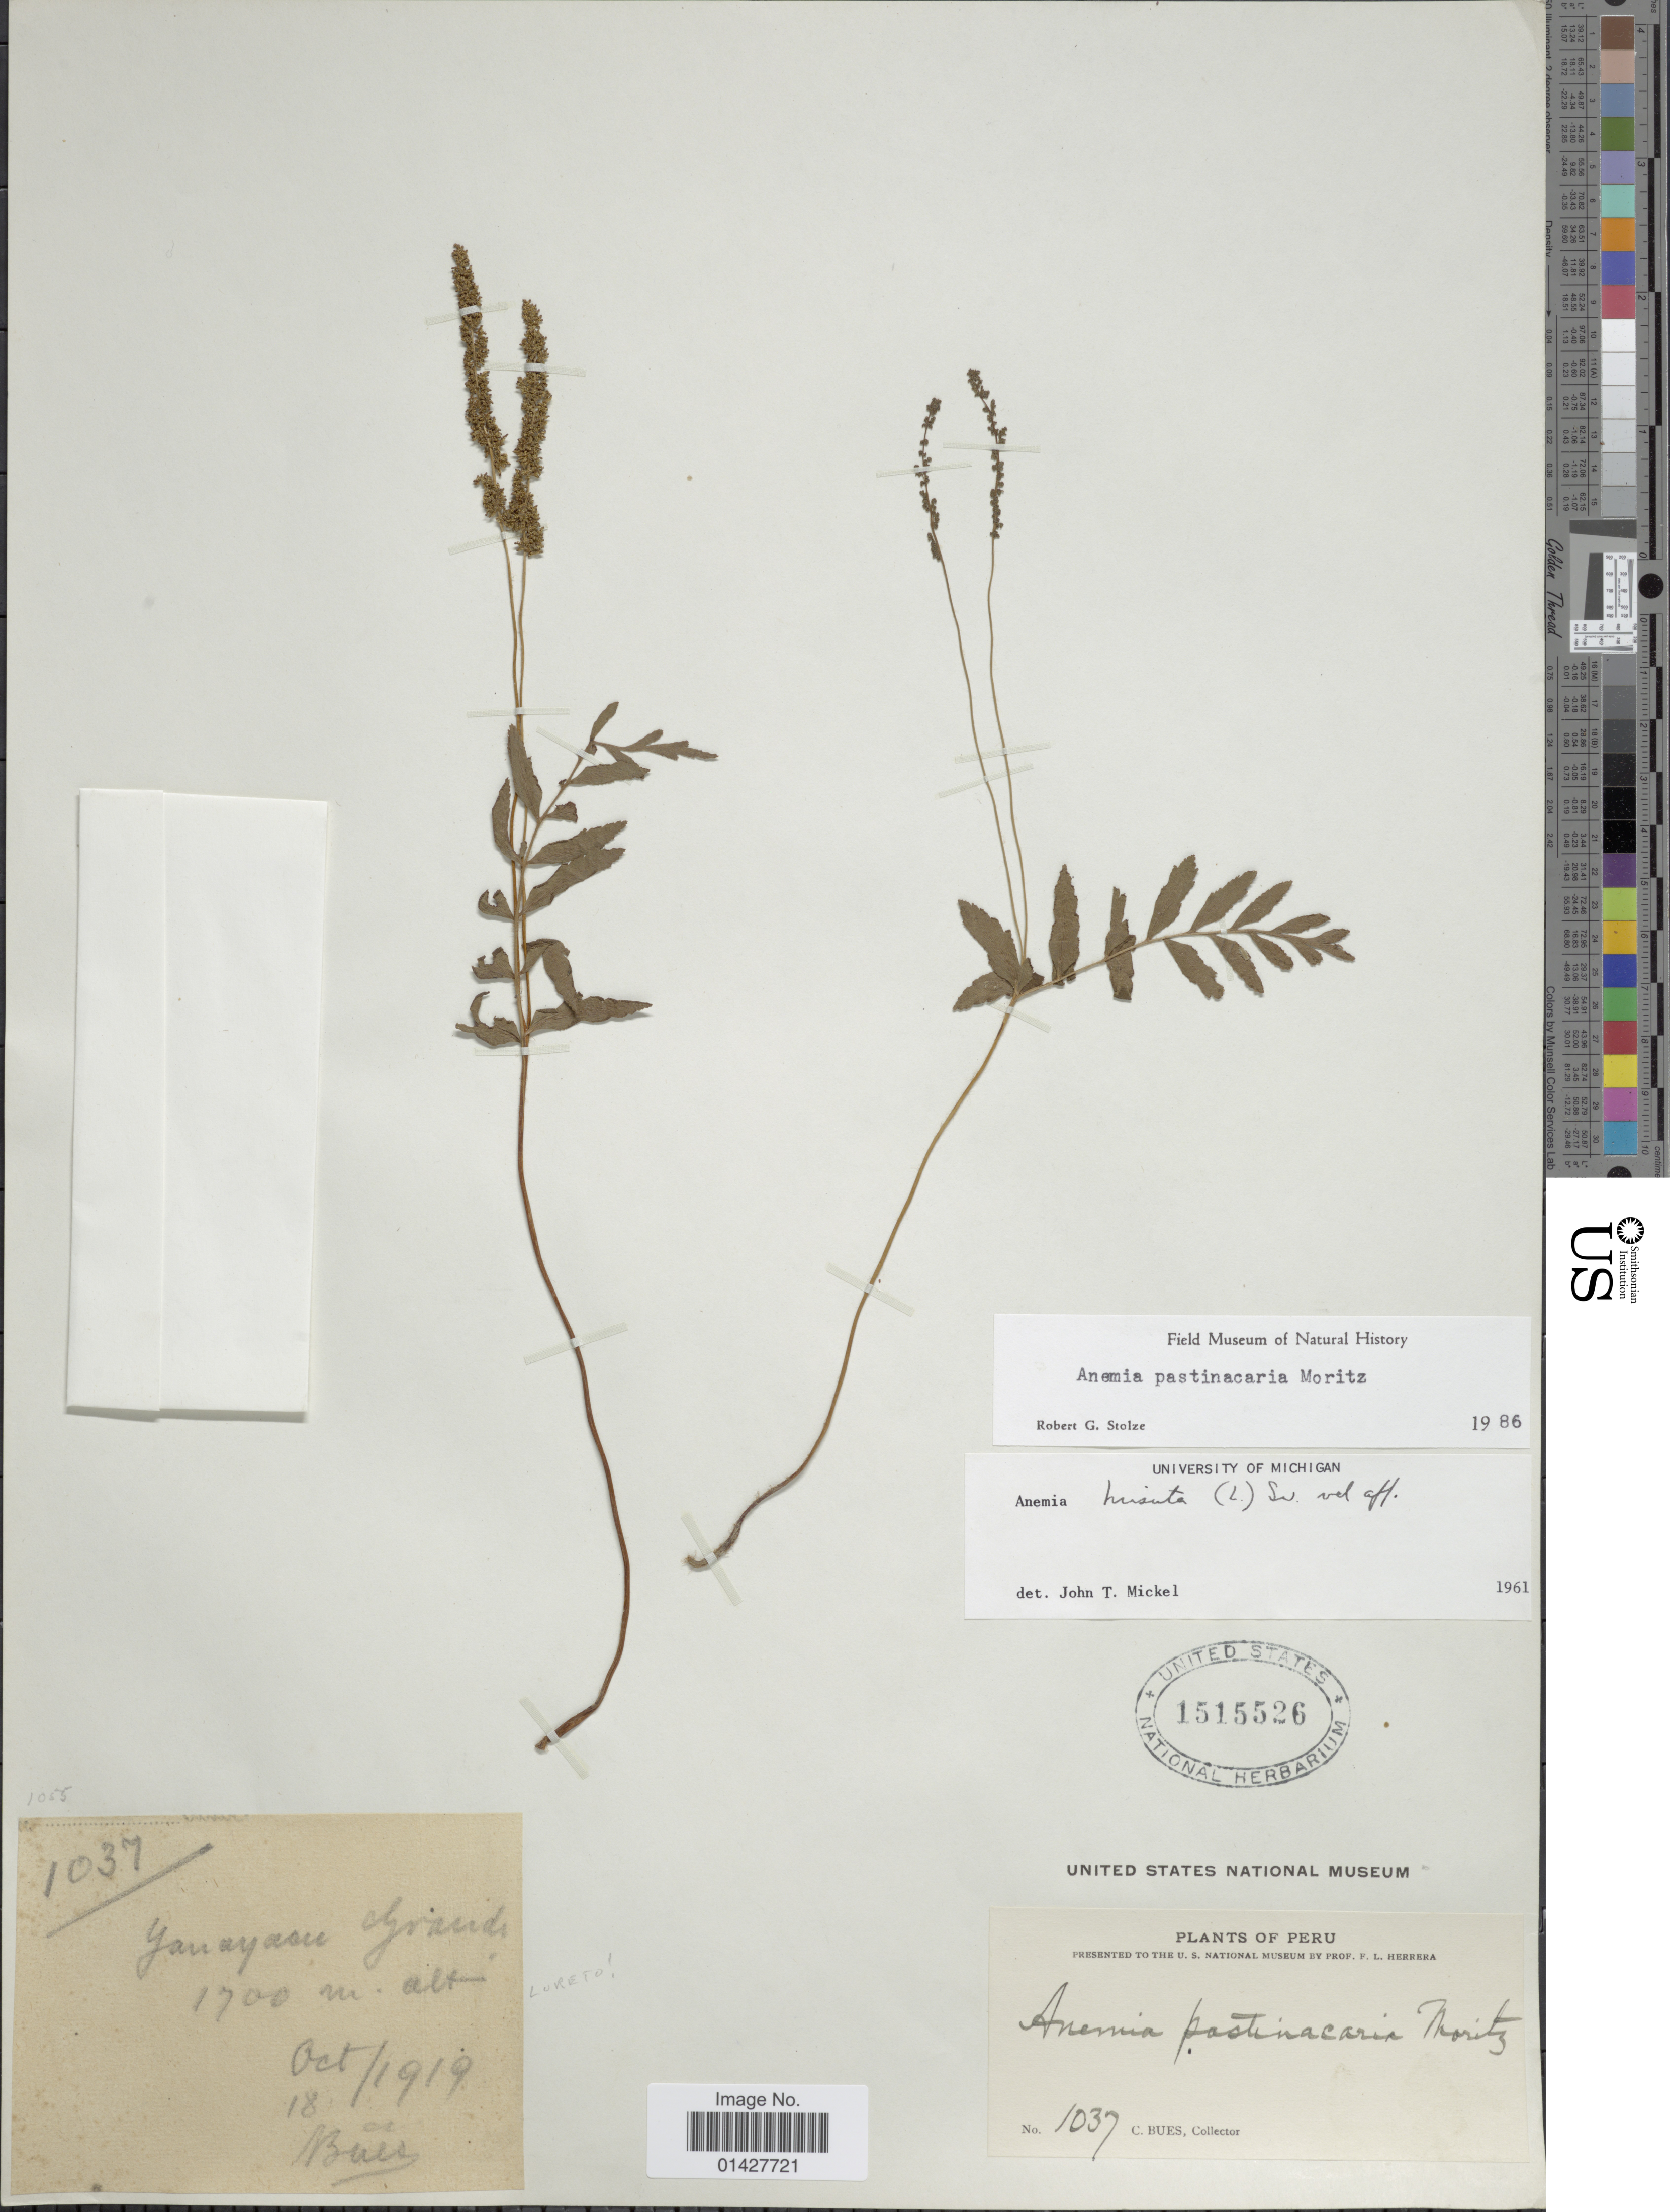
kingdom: Plantae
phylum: Tracheophyta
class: Polypodiopsida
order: Schizaeales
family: Anemiaceae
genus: Anemia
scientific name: Anemia pastinacaria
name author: Moritz ex Prantl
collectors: C. Bues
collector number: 1037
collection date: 1919-10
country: Peru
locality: Yanayacu Grande.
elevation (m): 1700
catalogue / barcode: US 1515526